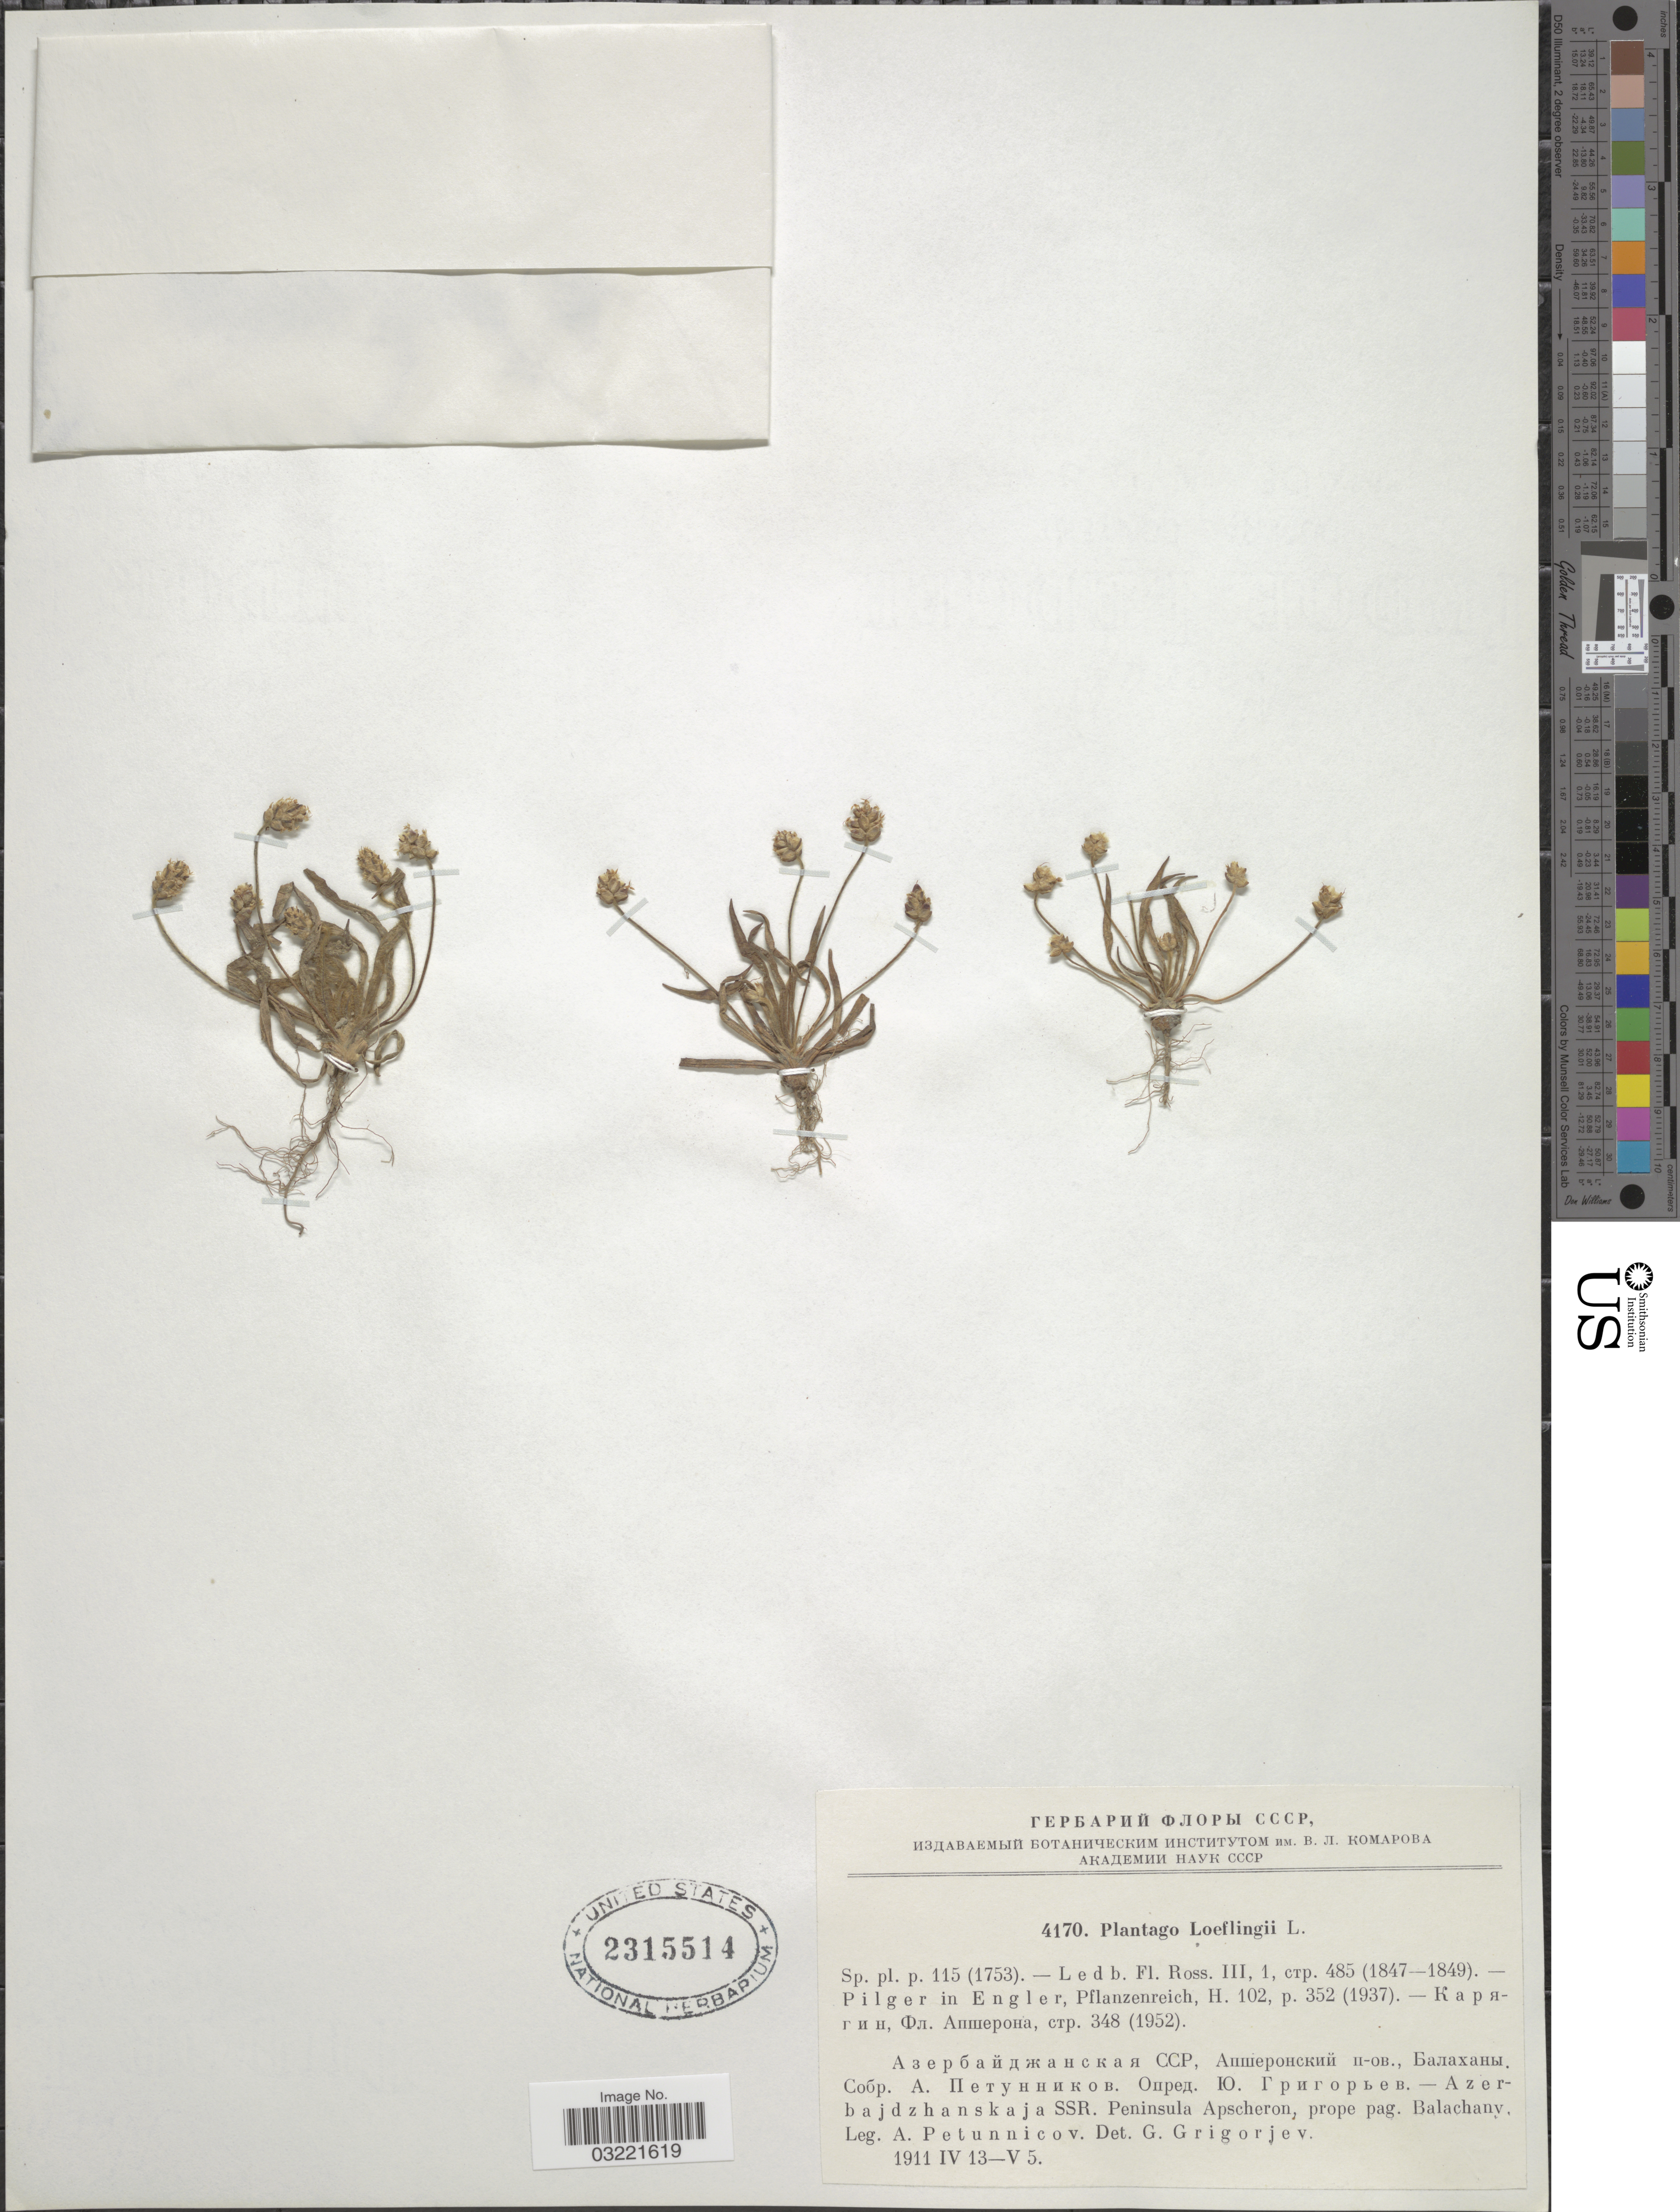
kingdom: Plantae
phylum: Tracheophyta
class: Magnoliopsida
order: Lamiales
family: Plantaginaceae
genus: Plantago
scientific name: Plantago loeflingii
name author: L.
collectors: A. Petunnicov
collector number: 4170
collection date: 1911-04-13/1911-05-05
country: Azerbaijan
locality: Azerbajdzhanskaja SSR. Peninsula Apscheron, prope pag. Balachany.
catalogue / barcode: US 2315514